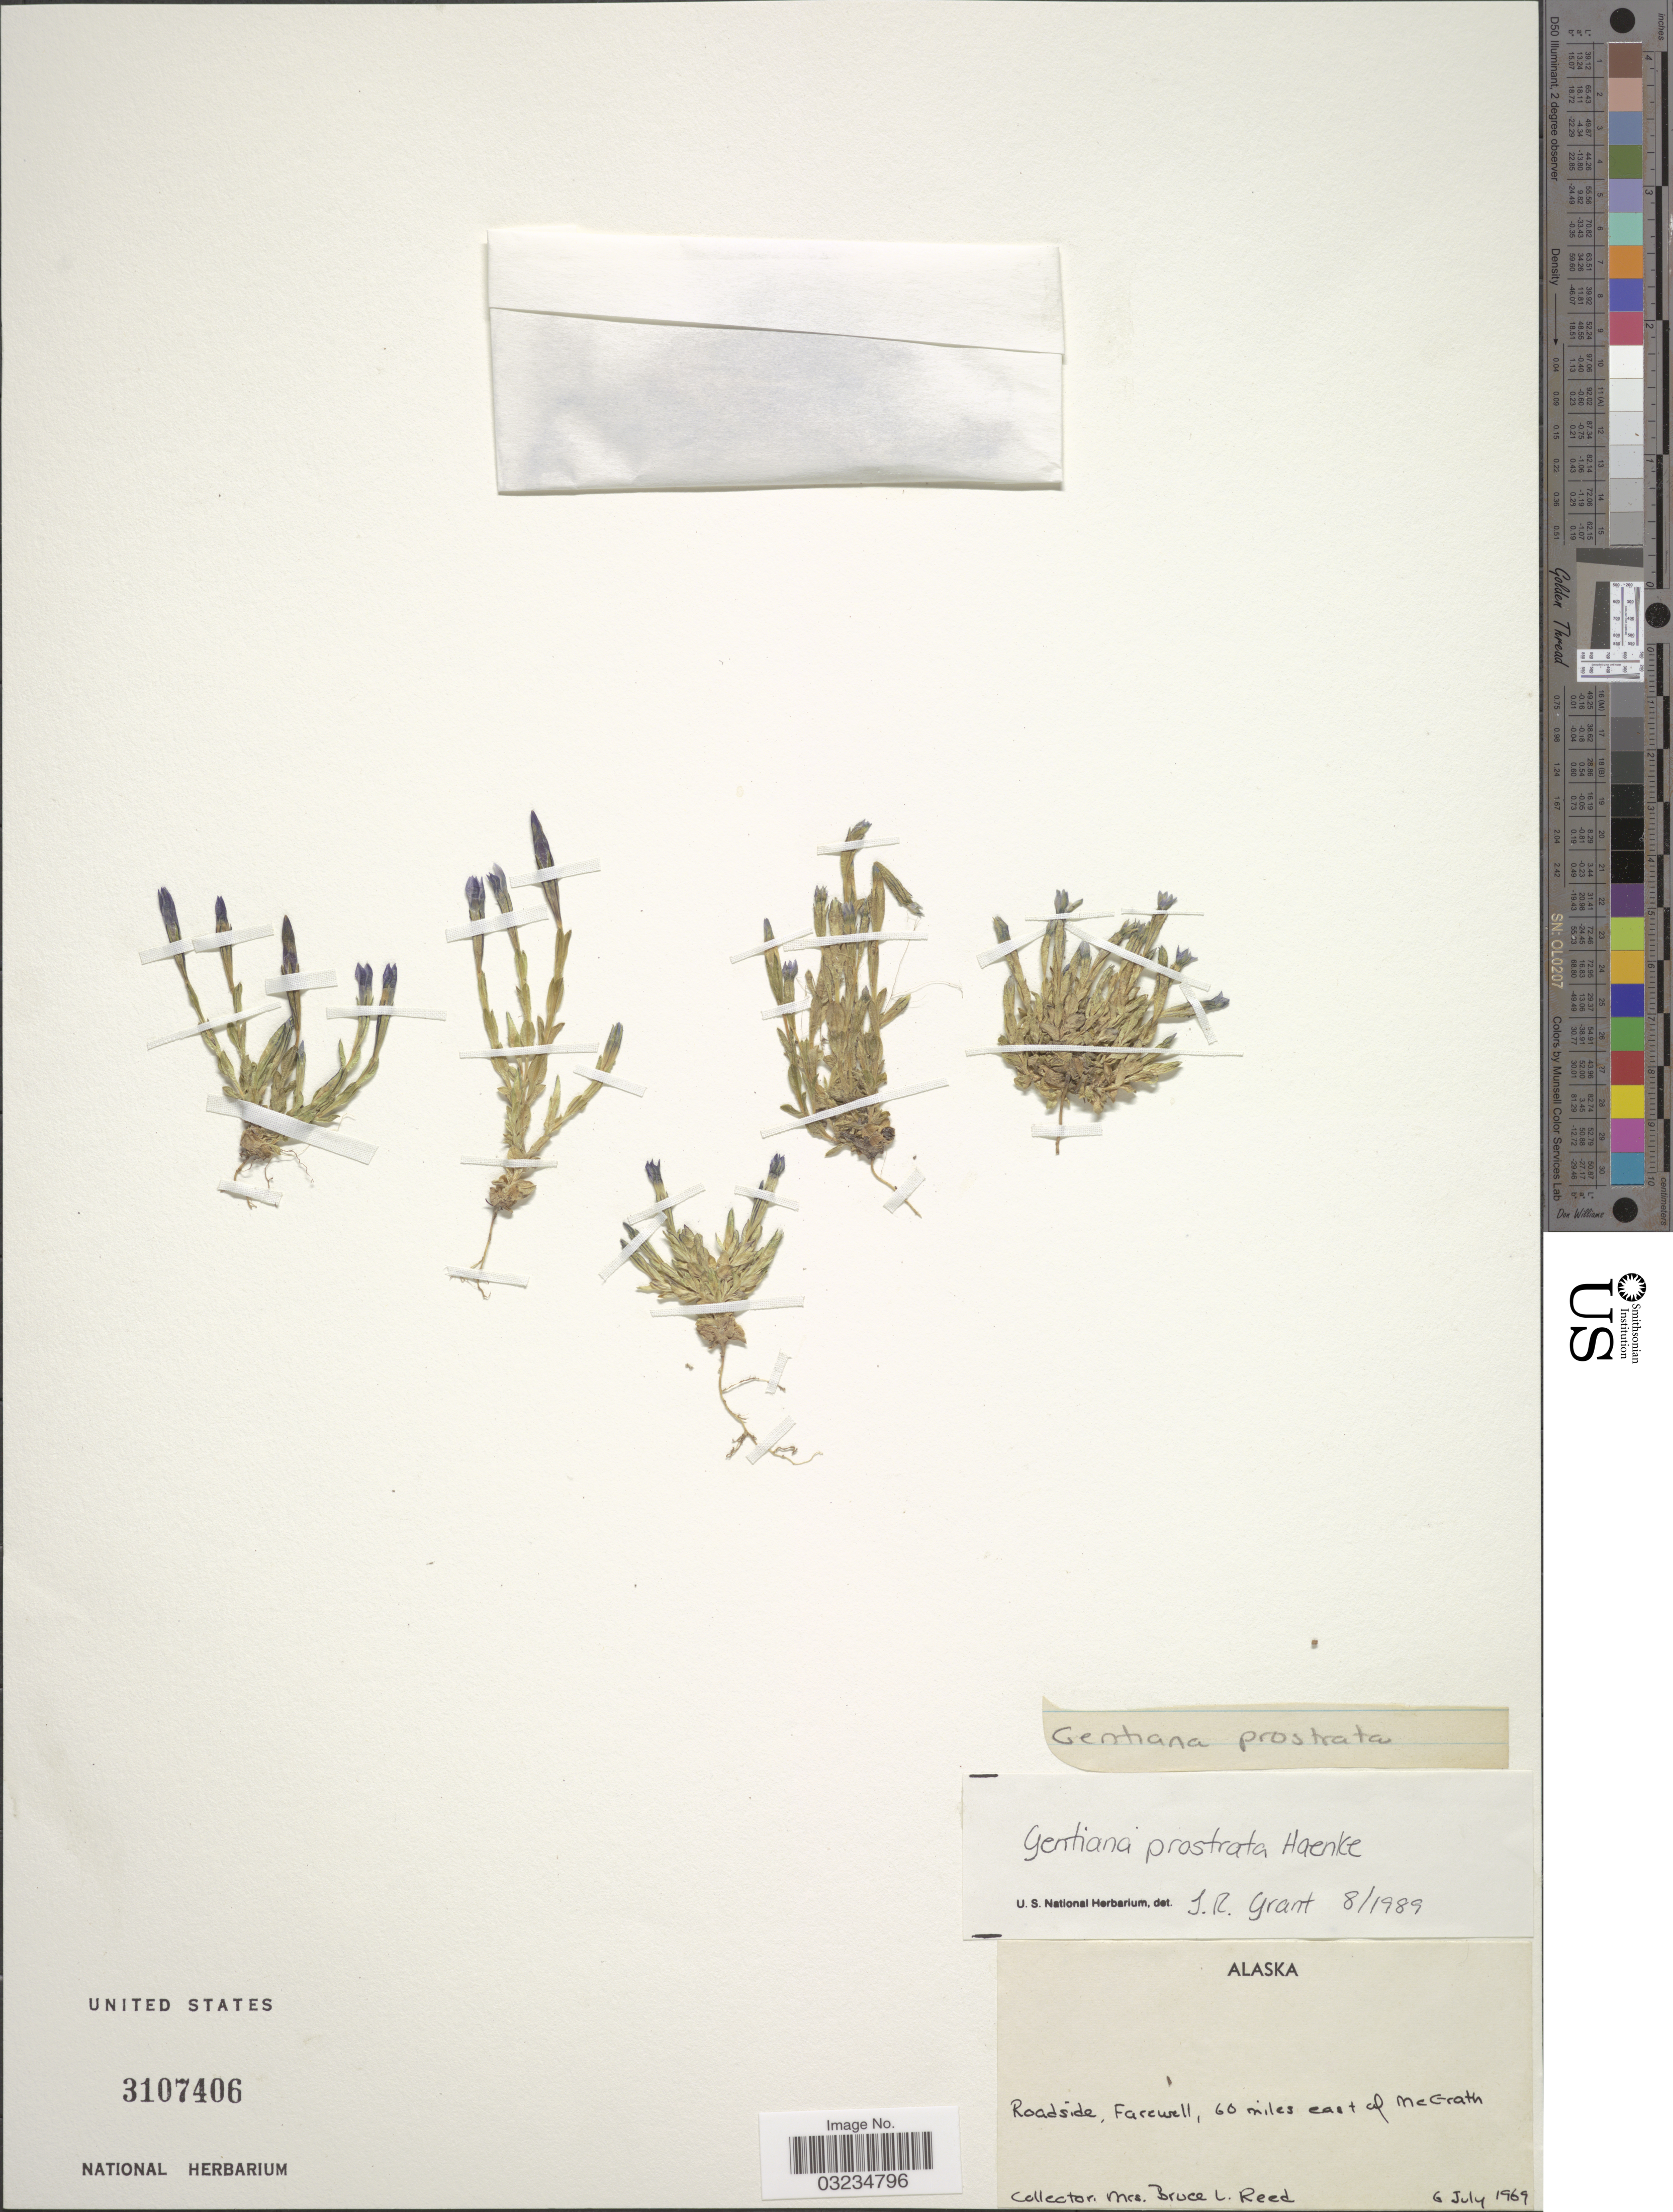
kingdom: Plantae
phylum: Tracheophyta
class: Magnoliopsida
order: Gentianales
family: Gentianaceae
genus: Gentiana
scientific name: Gentiana prostrata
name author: Haenke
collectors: B. Reed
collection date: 1969-07-06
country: United States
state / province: Alaska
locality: Roadside, Farewell, 60 miles east of McGrath.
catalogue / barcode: US 3107406